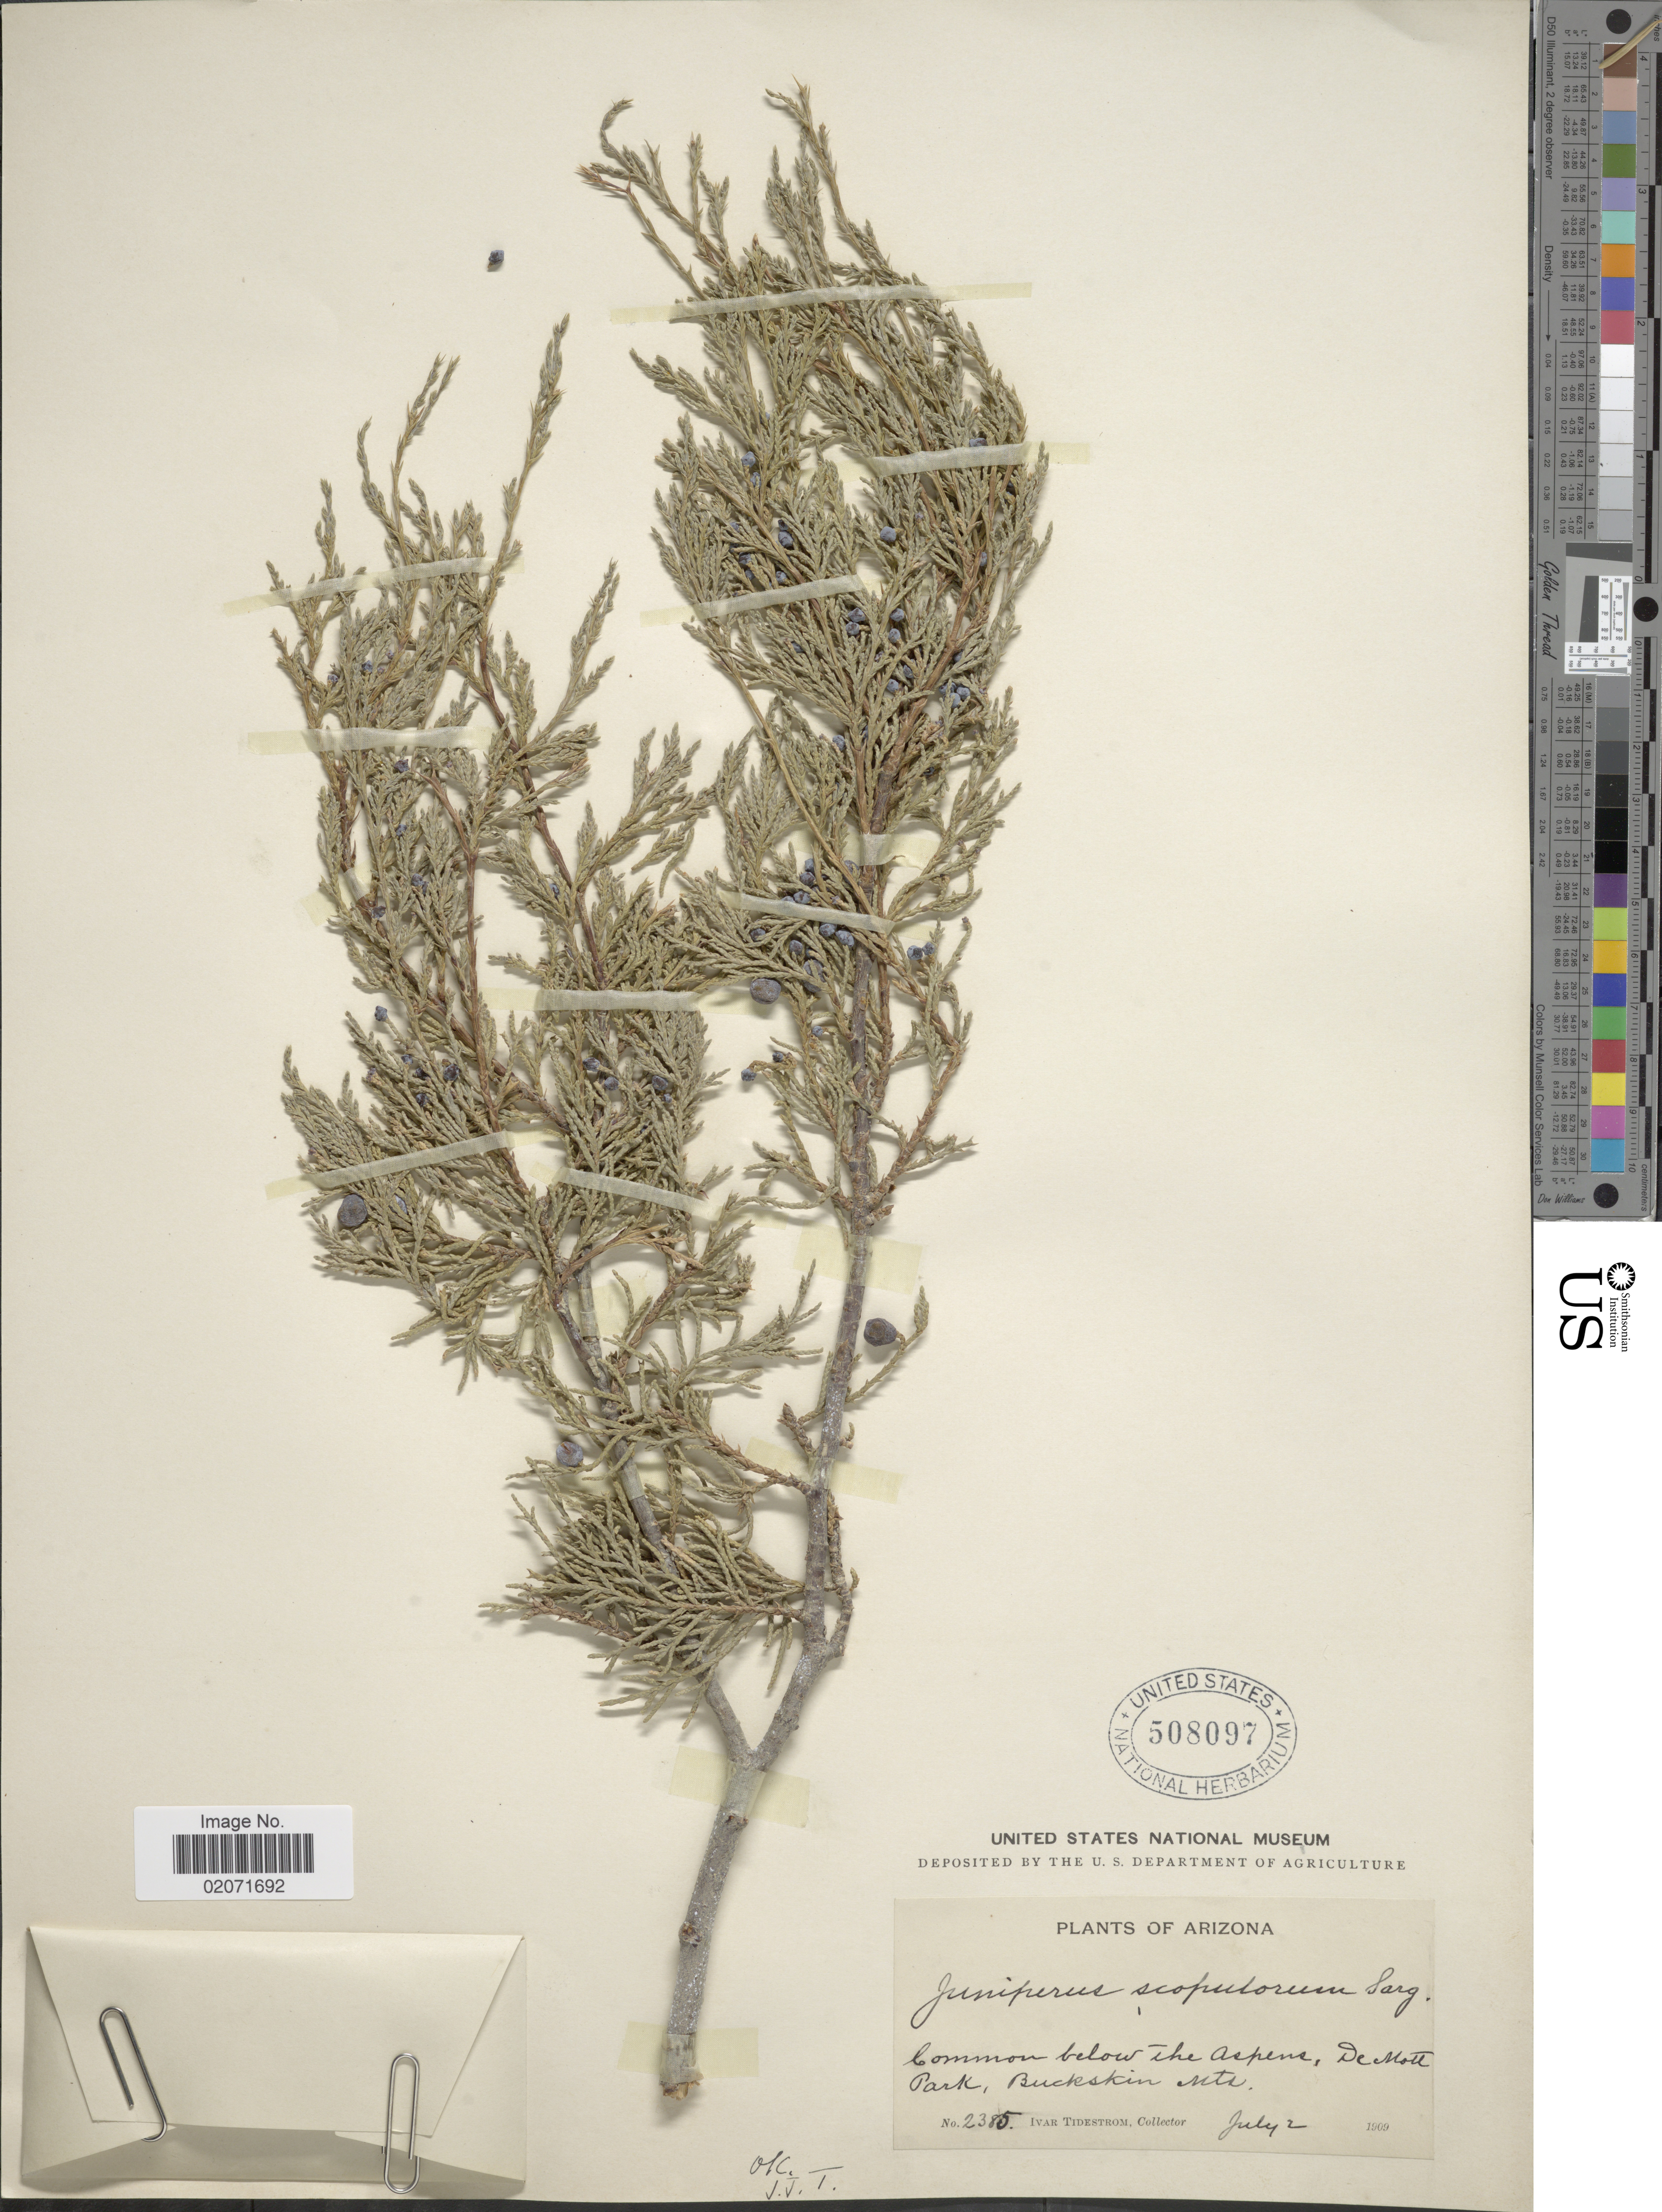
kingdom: Plantae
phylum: Tracheophyta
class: Pinopsida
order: Pinales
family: Cupressaceae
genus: Juniperus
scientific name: Juniperus scopulorum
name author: Sarg.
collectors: I. F. Tidestrom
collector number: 2385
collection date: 1909-07-02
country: United States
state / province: Arizona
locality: Common below The Aspens, De Moll Park, Buckskin Mts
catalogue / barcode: US 508097